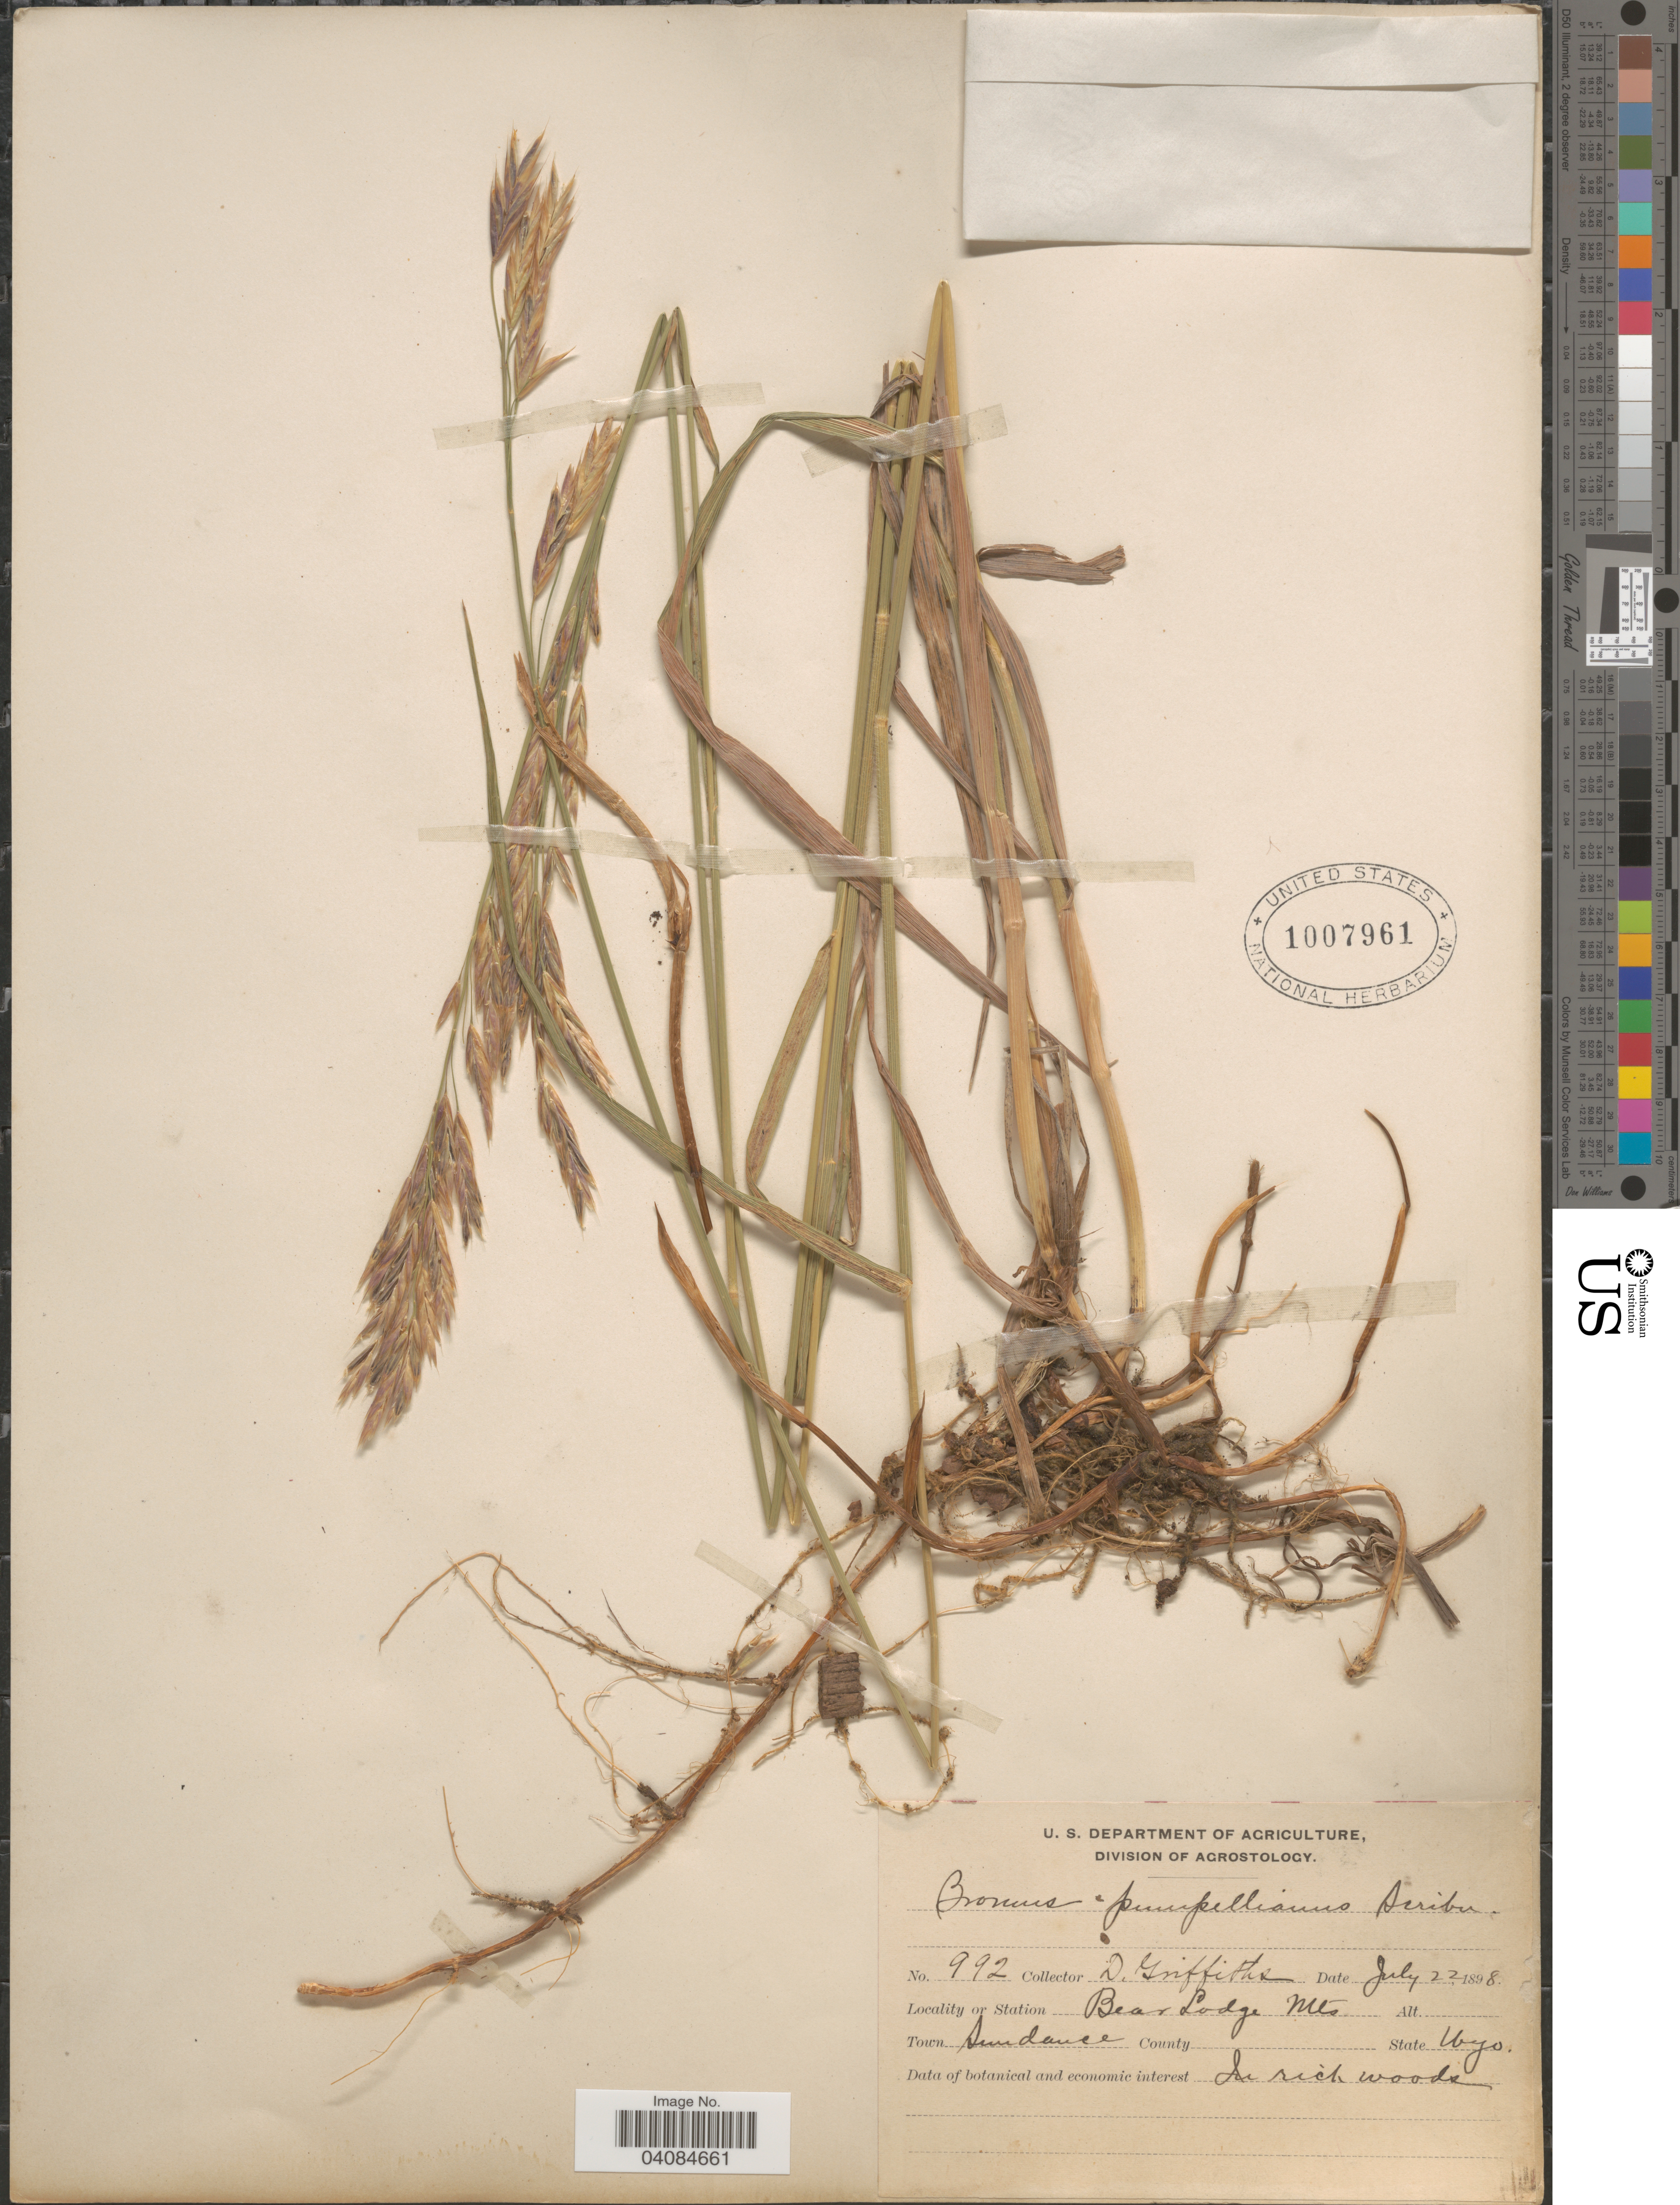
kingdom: Plantae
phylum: Tracheophyta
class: Liliopsida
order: Poales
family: Poaceae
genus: Bromus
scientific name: Bromus pumpellianus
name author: Scribn.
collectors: D. Griffiths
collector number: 992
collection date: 1898-07-22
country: United States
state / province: Wyoming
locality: Bear Lodge Mts. Town Sundance.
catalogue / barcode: US 1007961